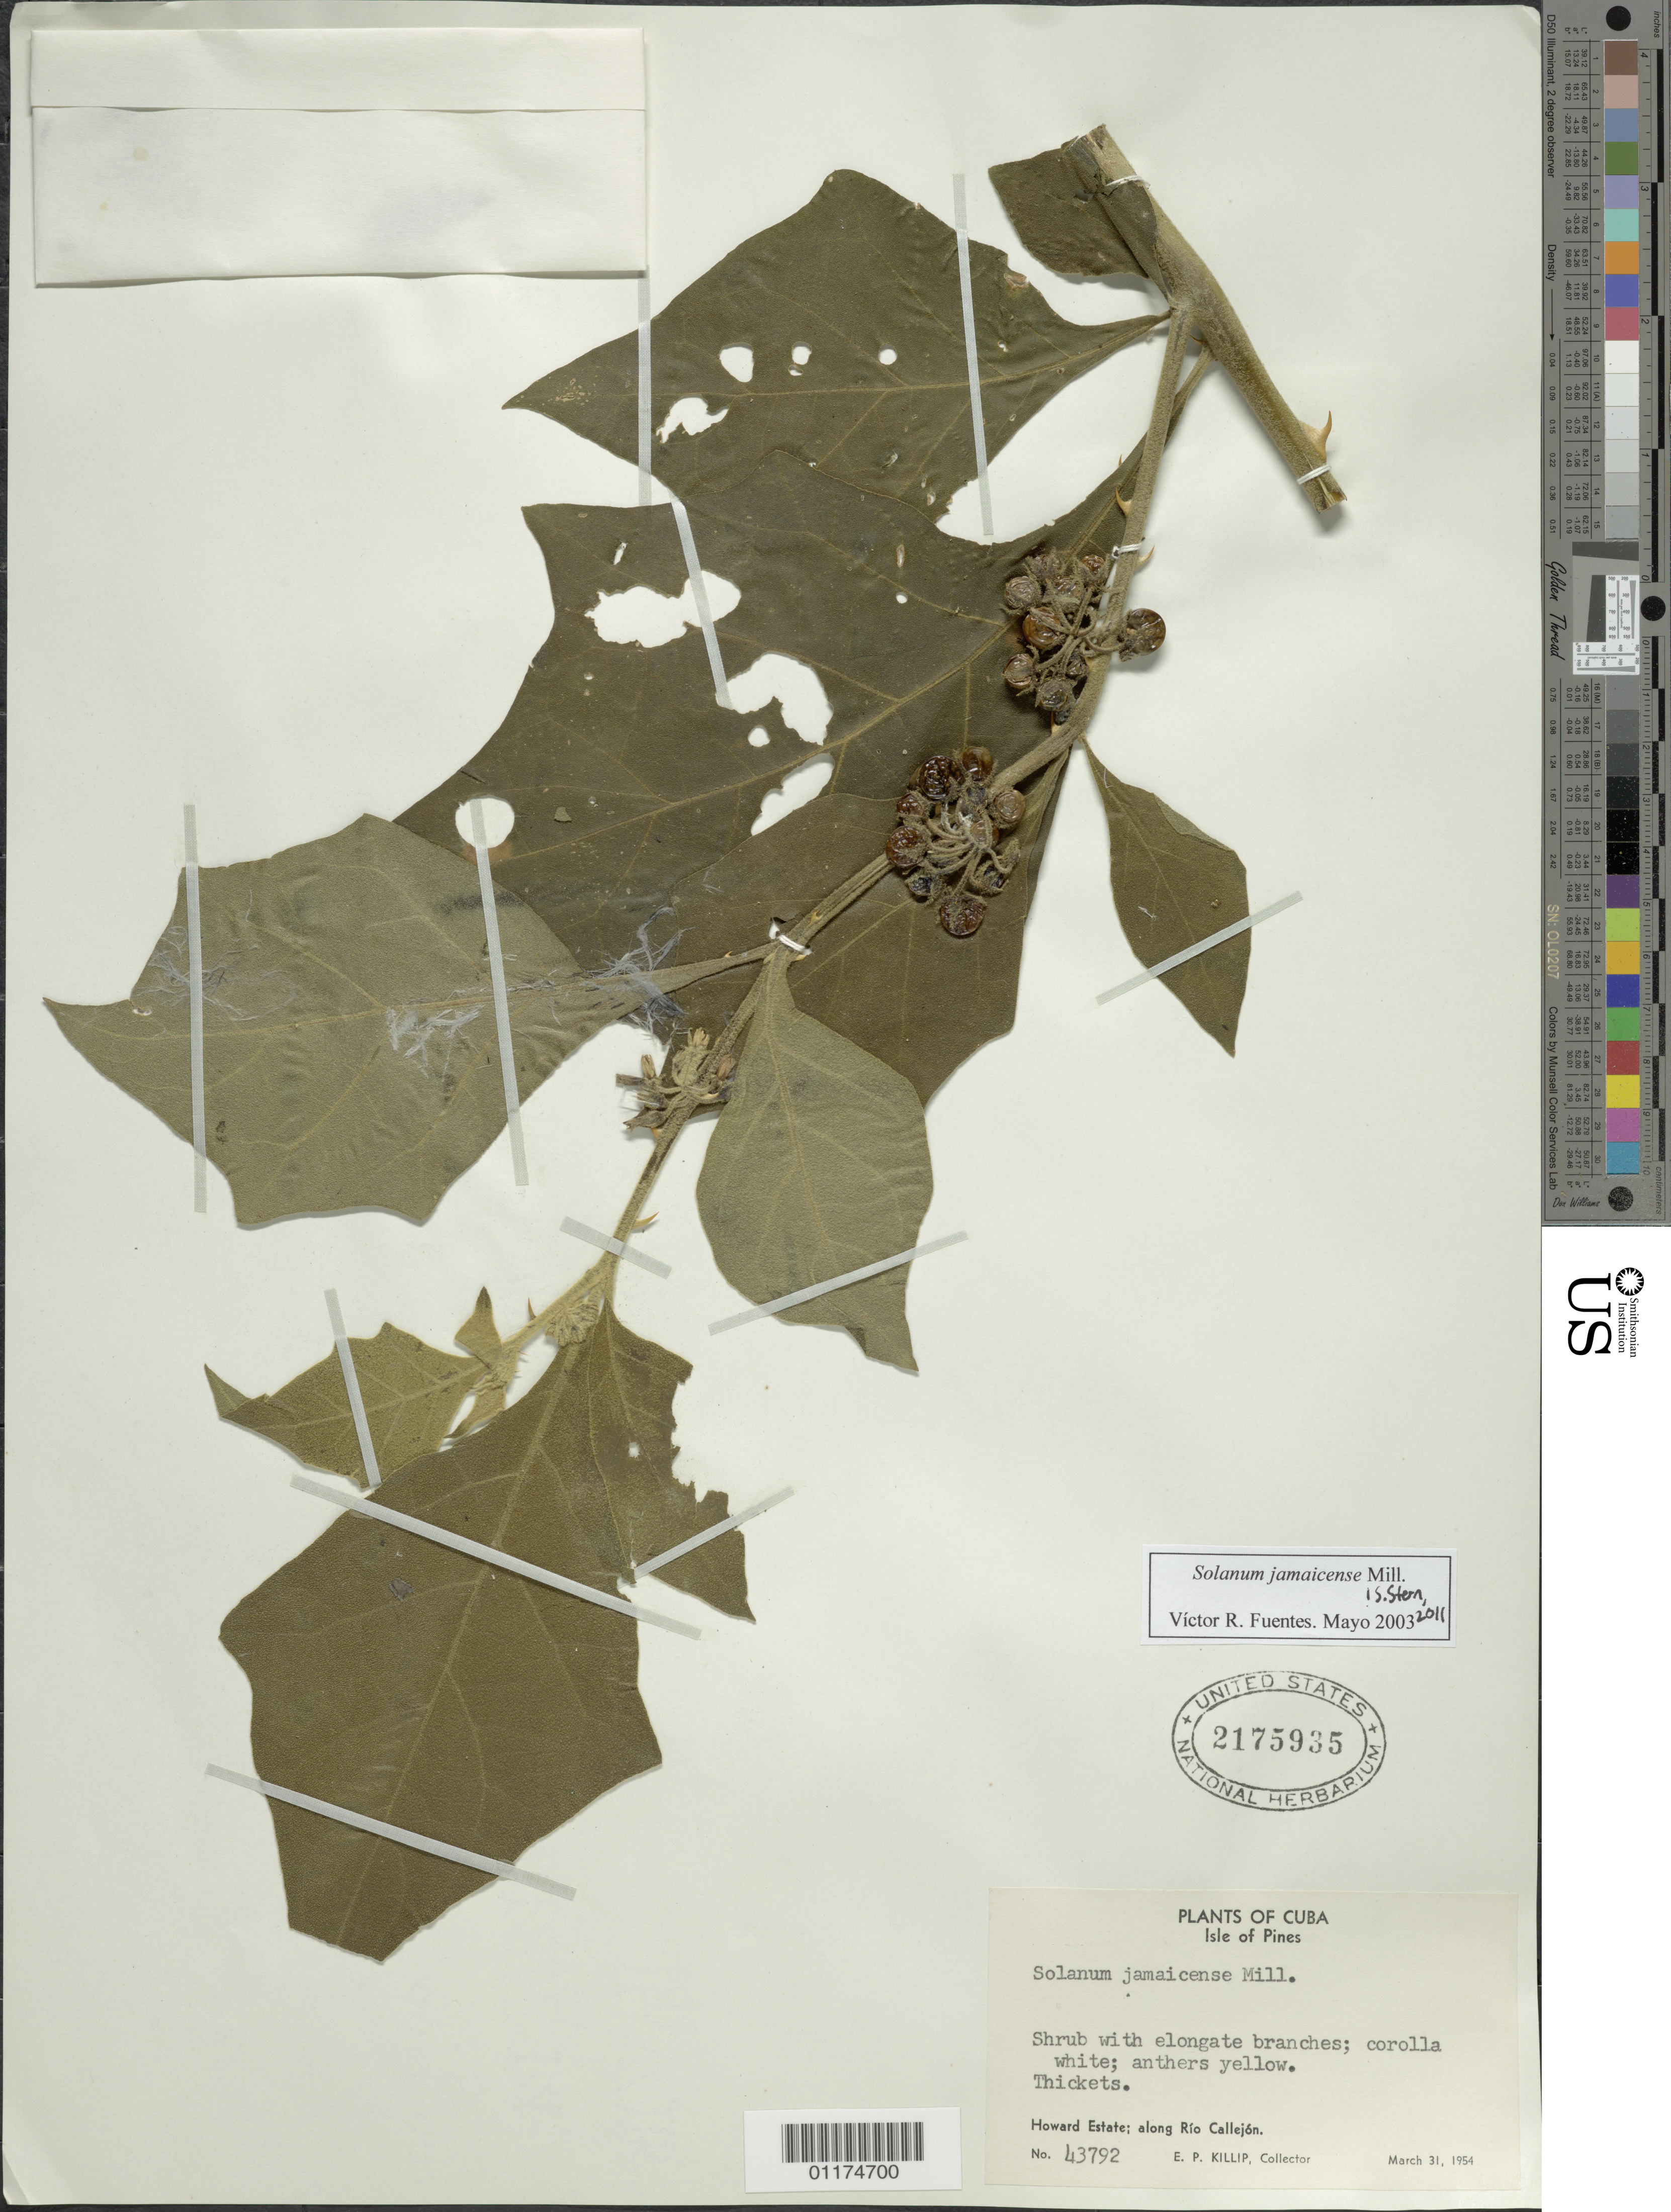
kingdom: Plantae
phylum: Tracheophyta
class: Magnoliopsida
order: Solanales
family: Solanaceae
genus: Solanum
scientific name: Solanum jamaicense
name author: Mill.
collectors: E. P. Killip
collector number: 43792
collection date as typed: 31 Mar 1954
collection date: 1954-03-31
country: Cuba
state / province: Isla de la Juventud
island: Isla de la Juventud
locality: Howard Estate; along Rio Callejon.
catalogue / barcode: US 2175935